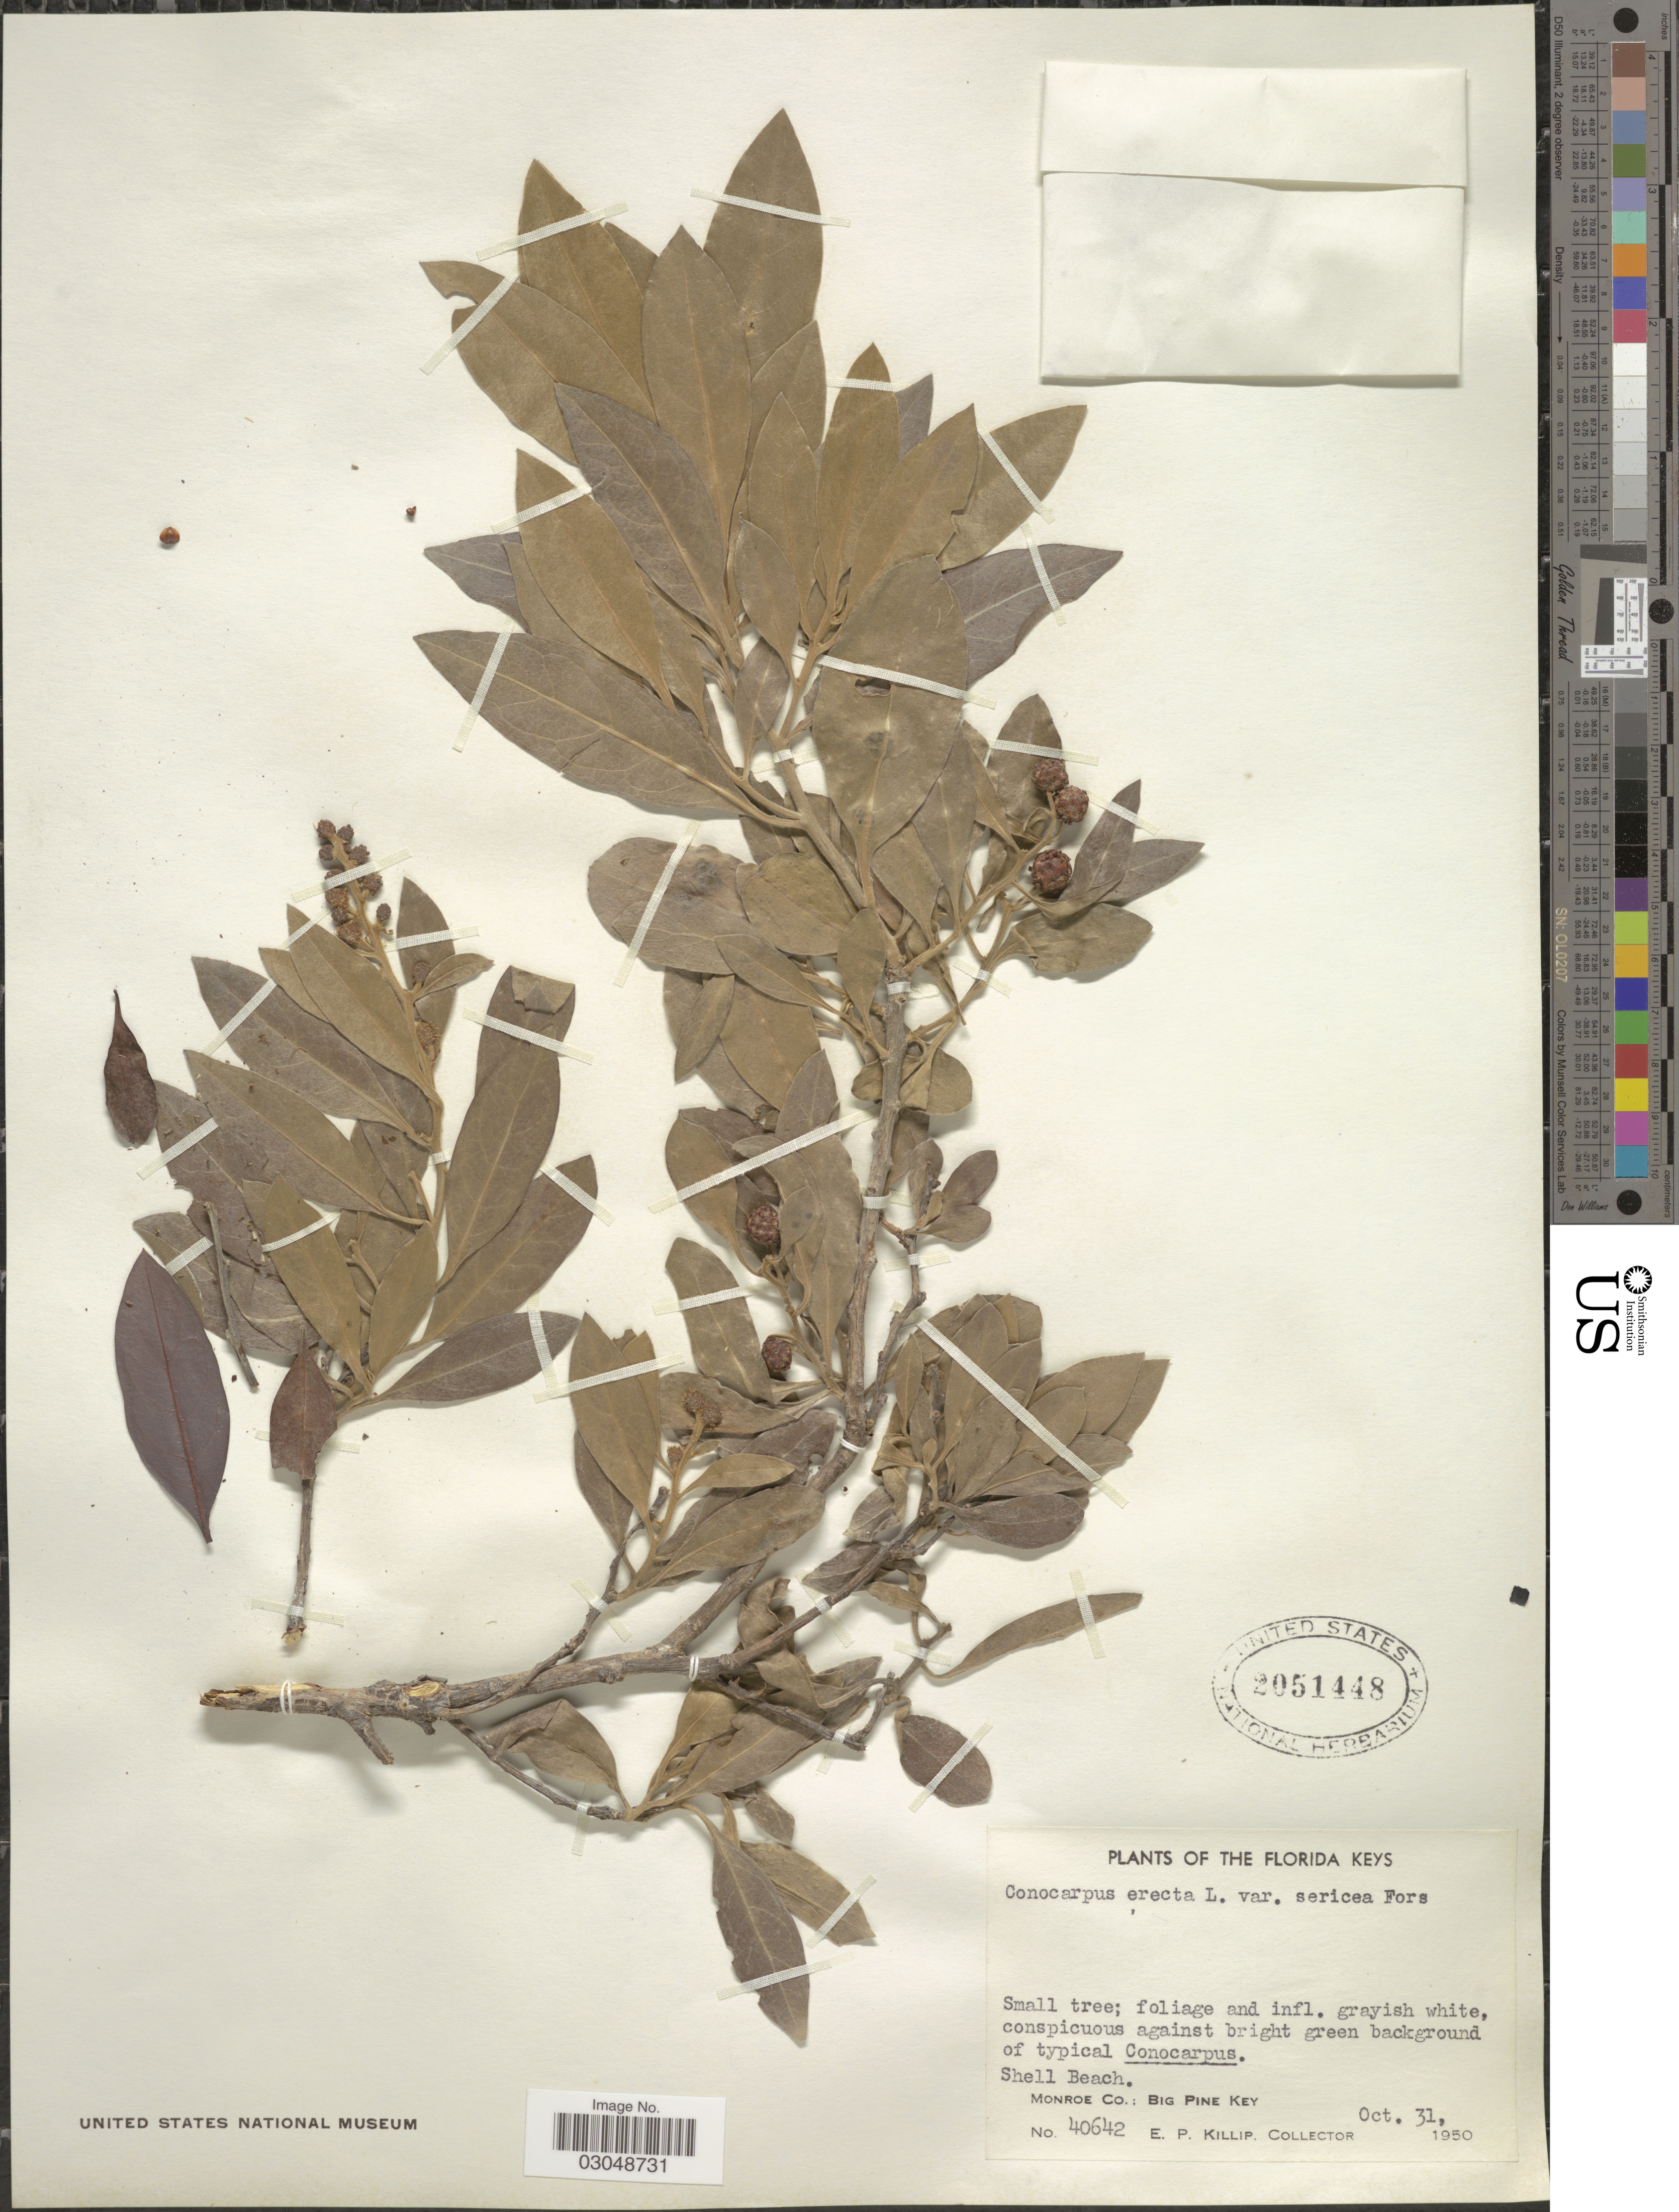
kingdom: Plantae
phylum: Tracheophyta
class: Magnoliopsida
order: Myrtales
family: Combretaceae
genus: Conocarpus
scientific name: Conocarpus erectus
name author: L.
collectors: E. P. Killip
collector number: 40642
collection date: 1950-10-31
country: United States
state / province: Florida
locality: Florida Keys. Shell Beach. Monroe Co.: Big Pine Key.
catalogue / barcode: US 2051448